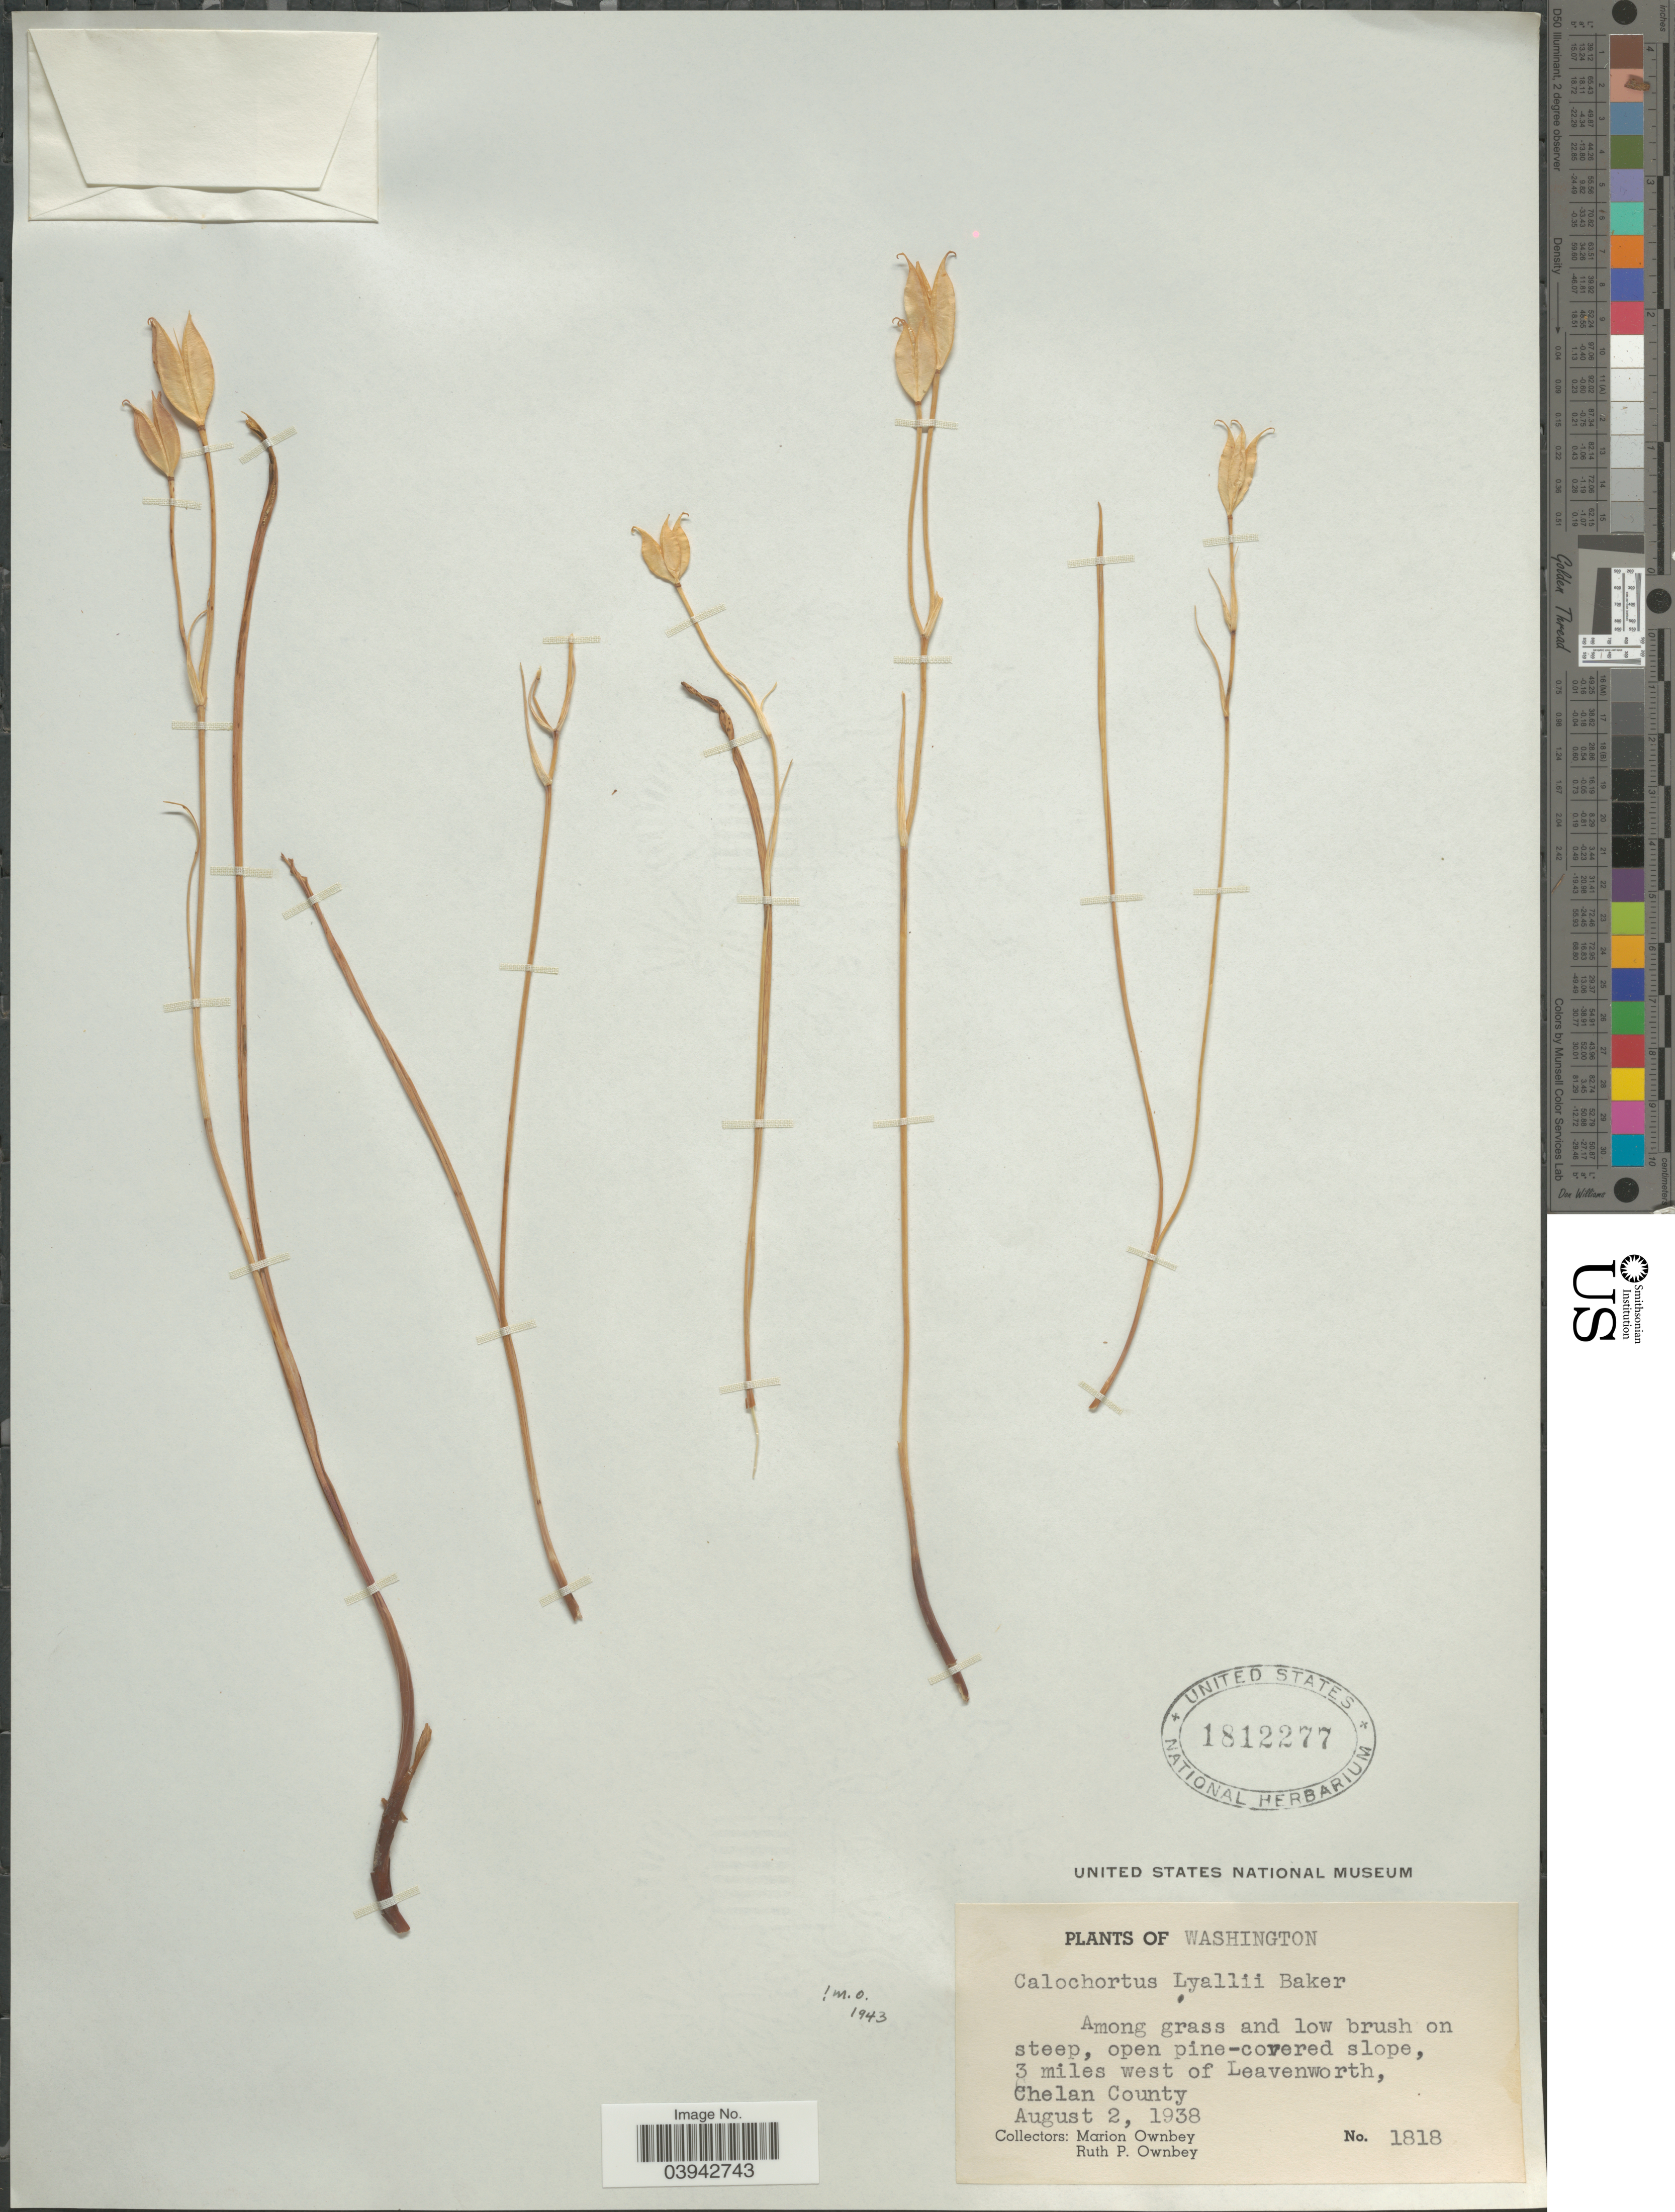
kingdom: Plantae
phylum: Tracheophyta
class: Liliopsida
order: Liliales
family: Liliaceae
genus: Calochortus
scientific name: Calochortus lyallii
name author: Baker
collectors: M. Ownbey & R. Ownbey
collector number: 1818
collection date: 1938-08-02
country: United States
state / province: Washington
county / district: Chelan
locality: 3 miles west of Leavenworth, Chelan County.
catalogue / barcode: US 1812277